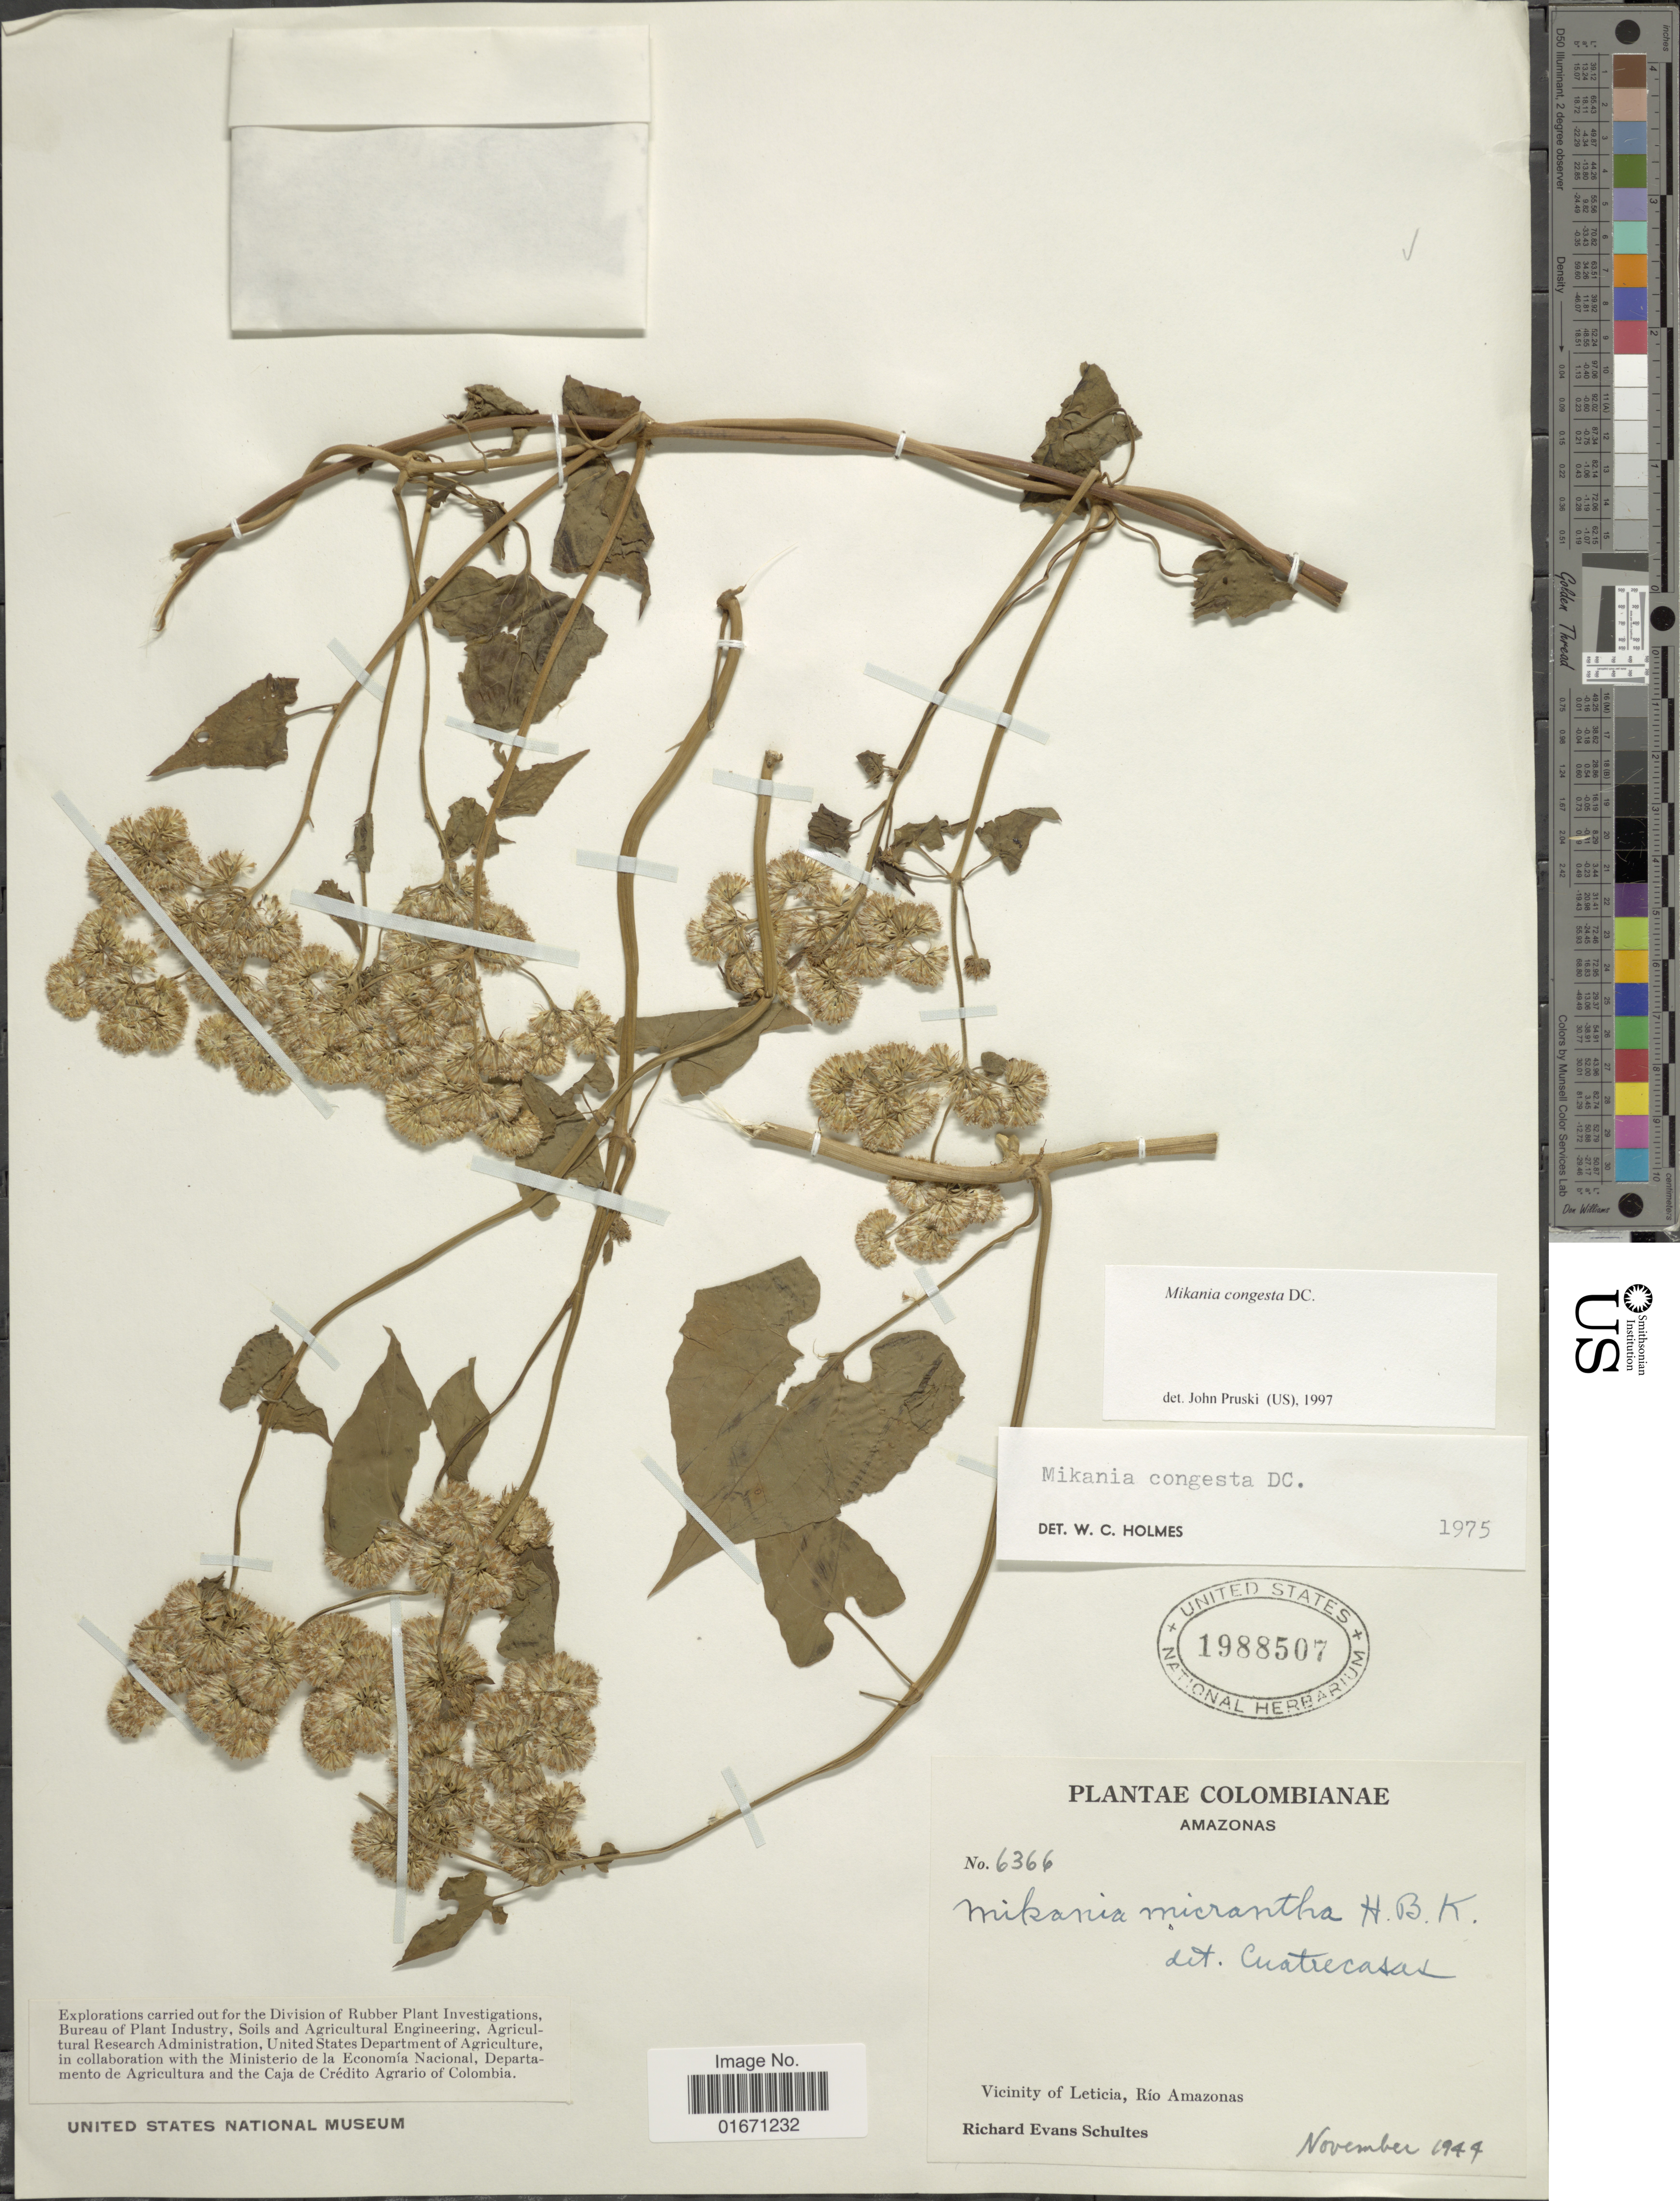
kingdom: Plantae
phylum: Tracheophyta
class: Magnoliopsida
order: Asterales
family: Asteraceae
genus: Mikania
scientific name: Mikania congesta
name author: DC.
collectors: R. E. Schultes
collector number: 6366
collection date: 1944-11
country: Colombia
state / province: Amazônas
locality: Vicinity of Leticia, Rio Amazonas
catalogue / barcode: US 1988507